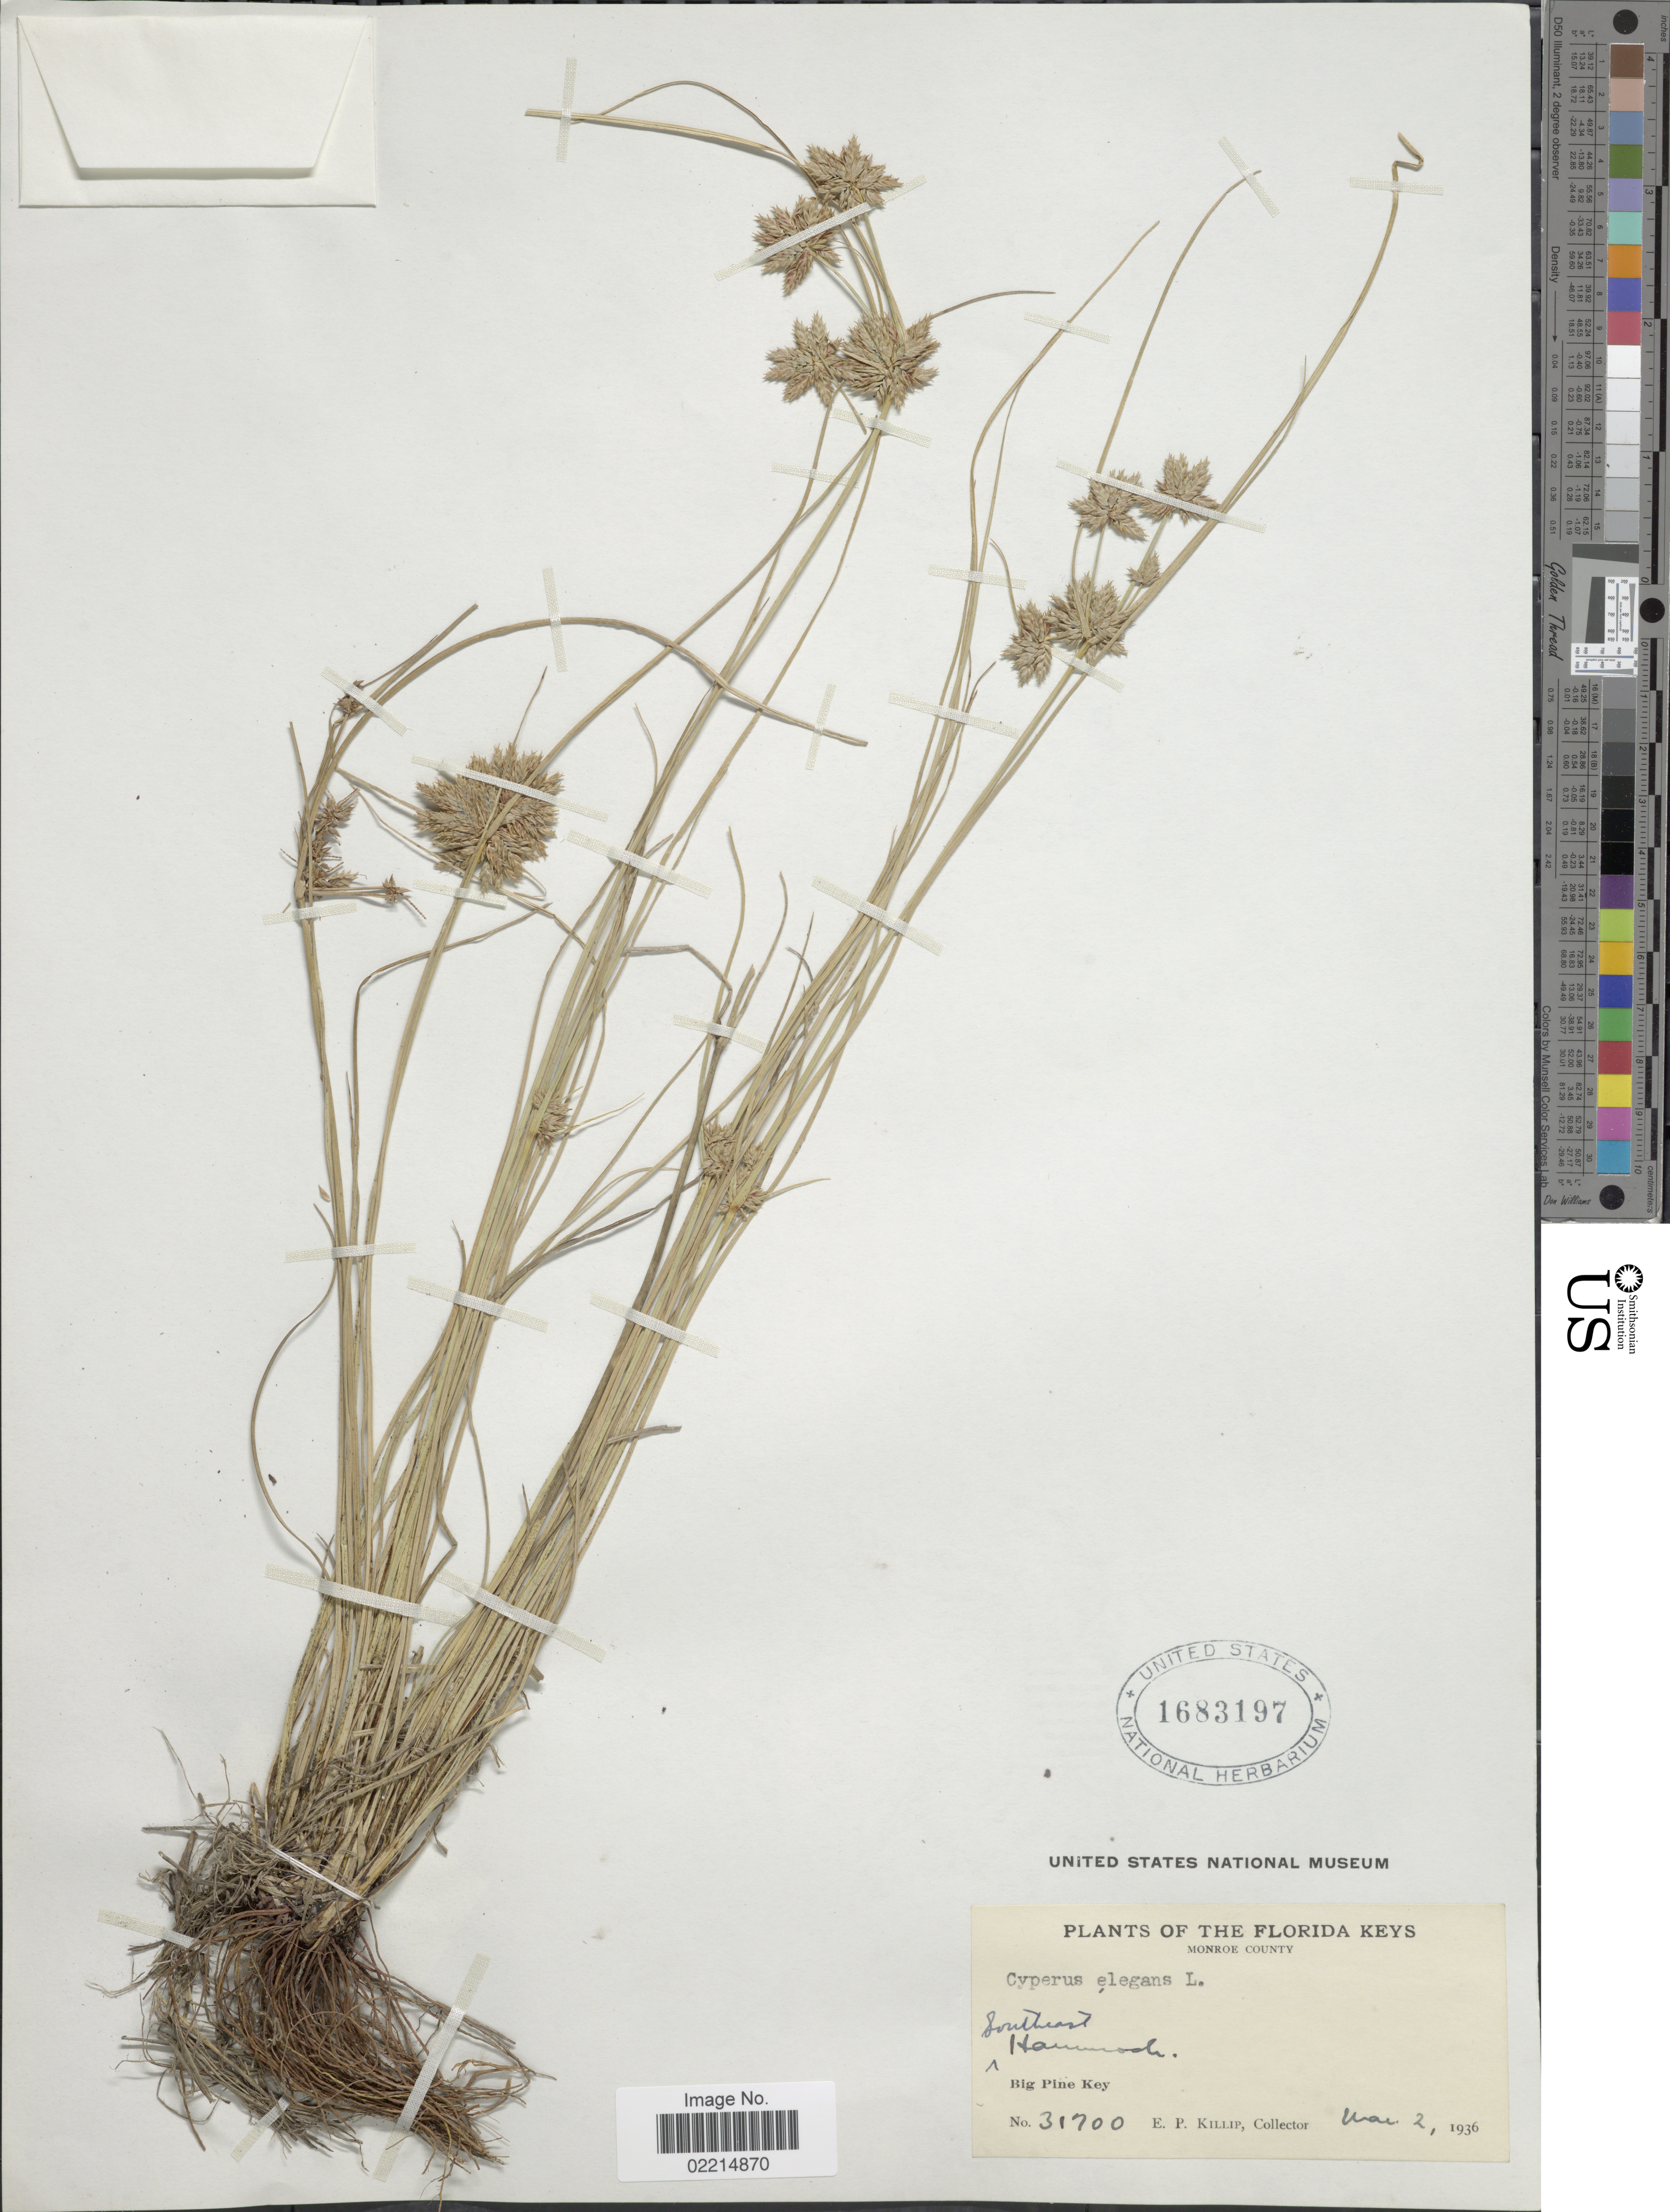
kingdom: Plantae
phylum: Tracheophyta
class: Liliopsida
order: Poales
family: Cyperaceae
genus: Cyperus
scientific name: Cyperus elegans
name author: L.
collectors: E. P. Killip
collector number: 31700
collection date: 1936-03-02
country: United States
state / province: Florida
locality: Florida Keys, southeast Hammock, Big Pine Key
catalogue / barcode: US 1683197